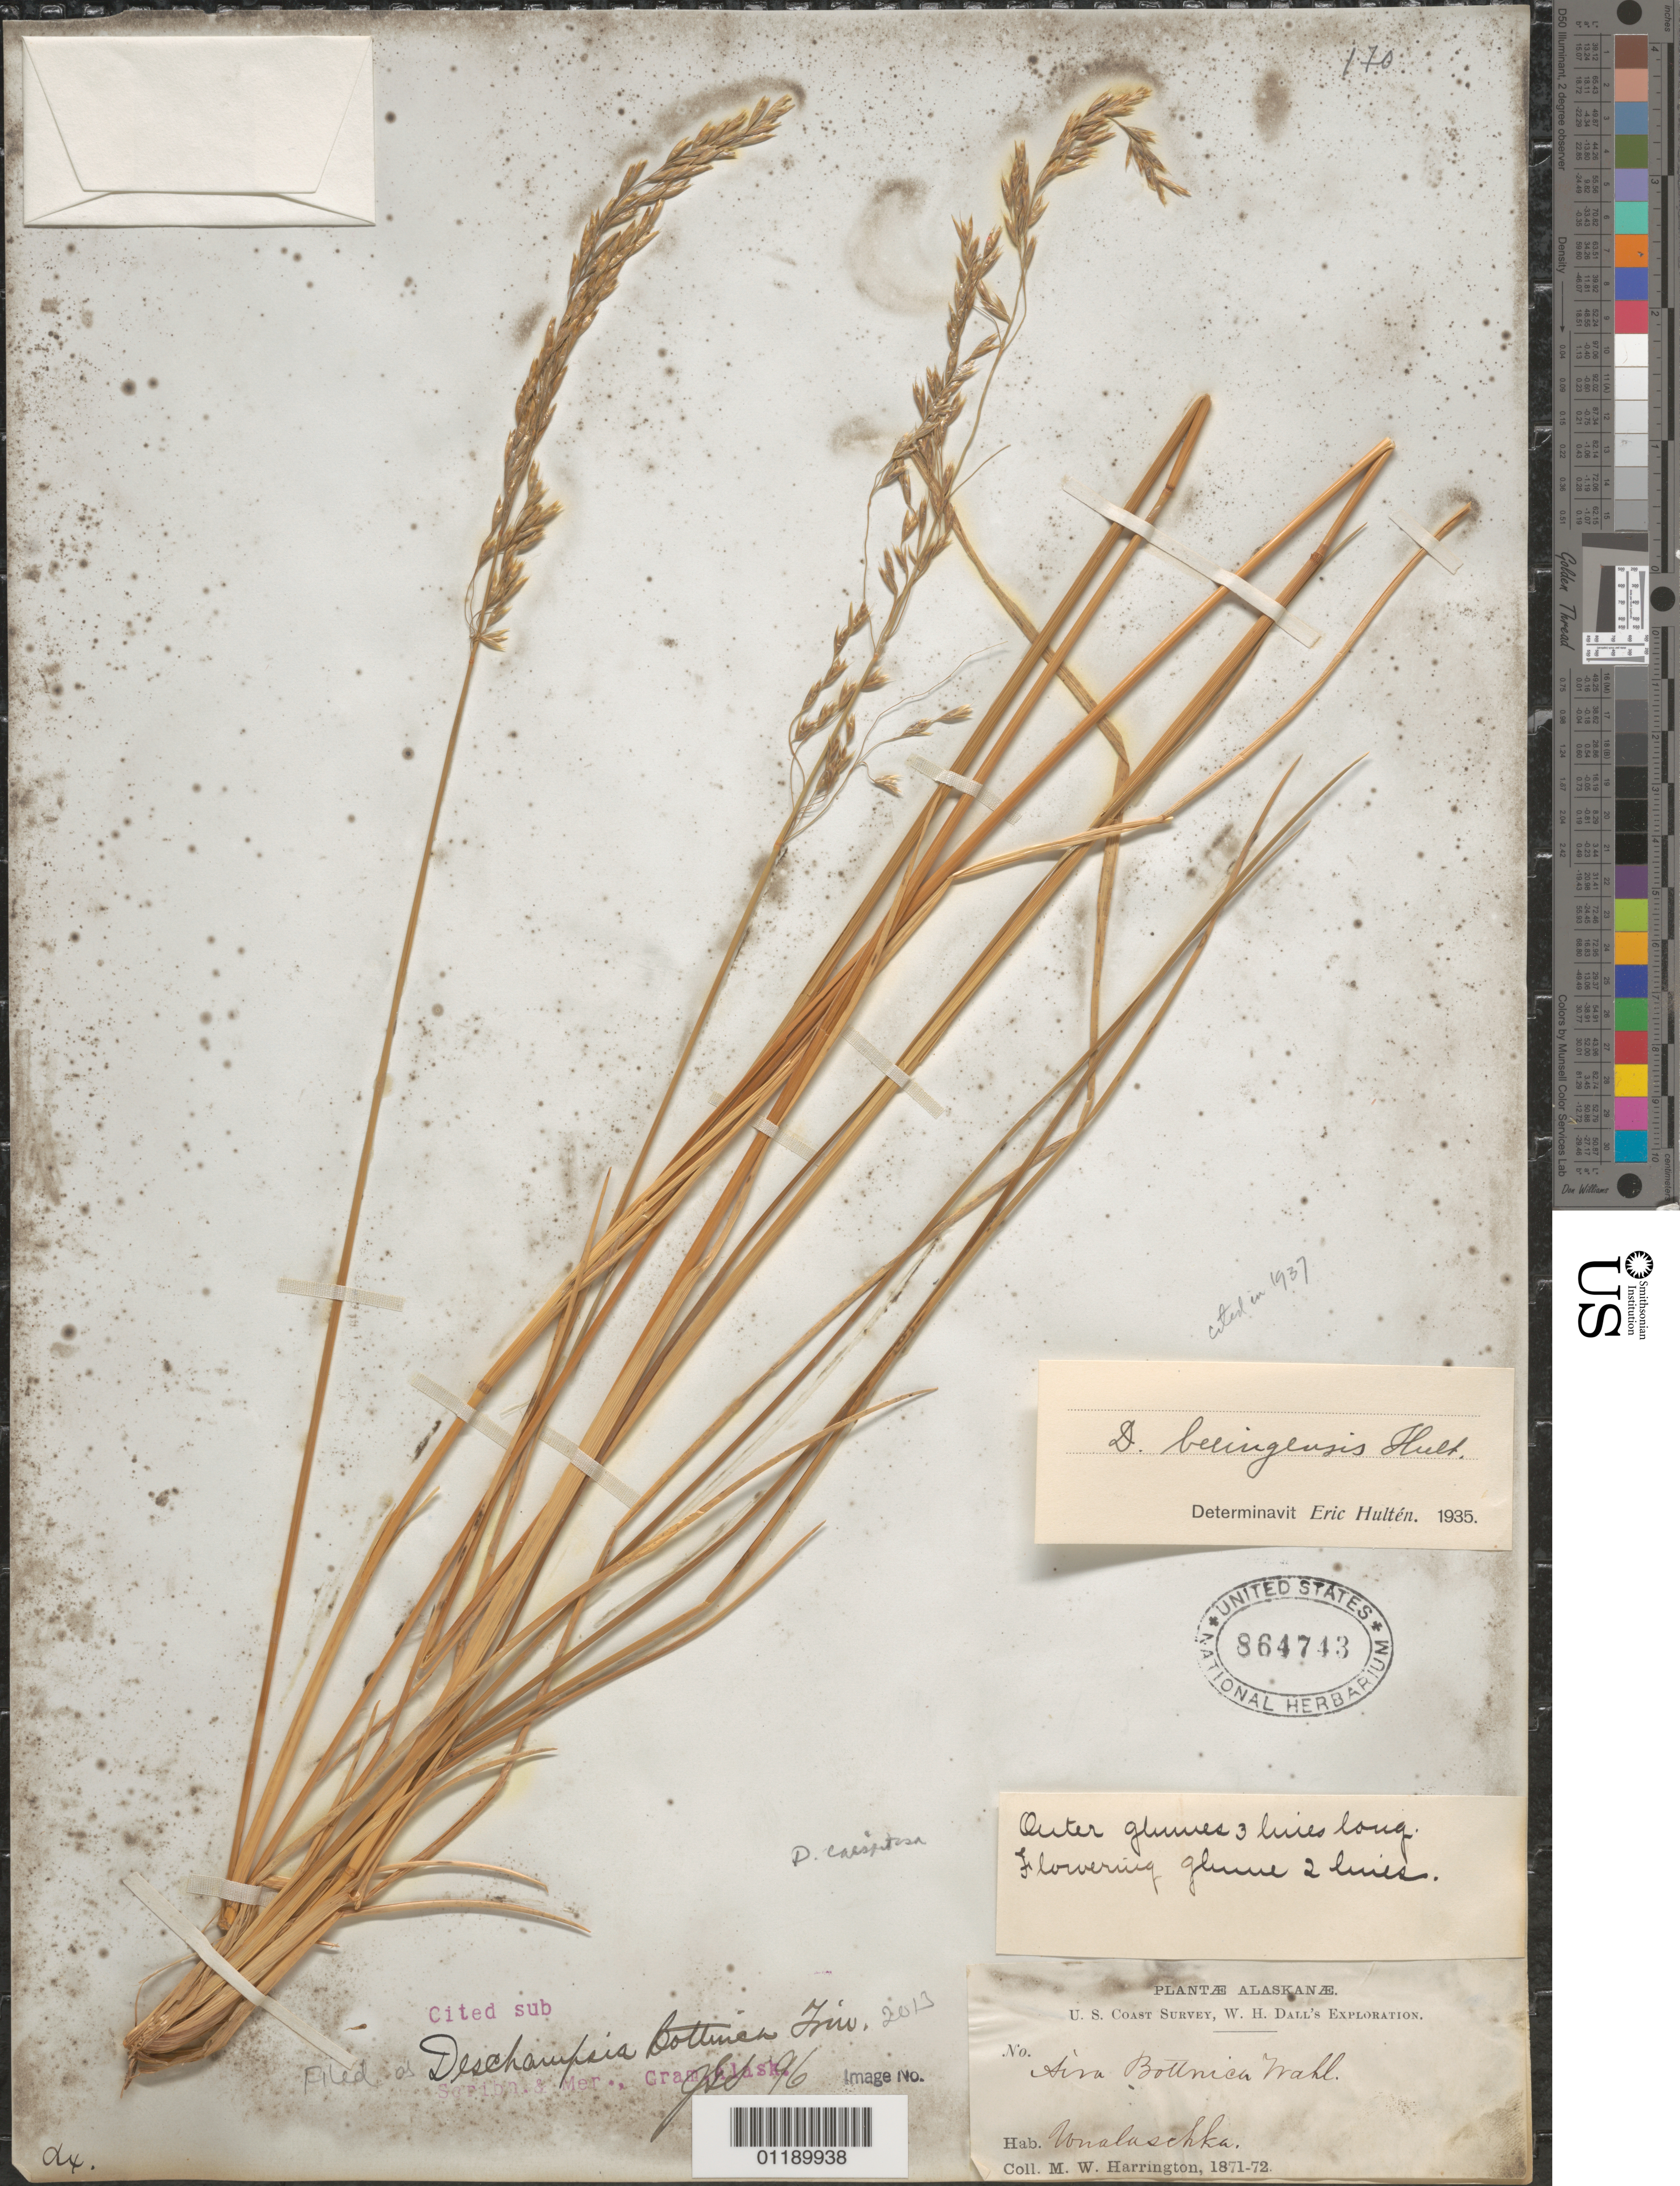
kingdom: Plantae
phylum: Tracheophyta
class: Liliopsida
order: Poales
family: Poaceae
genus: Deschampsia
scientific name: Deschampsia bottnica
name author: (Wahlenb.) Trin.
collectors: M. W. Harrington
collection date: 1871/1872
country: United States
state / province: Alaska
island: Shumagin Is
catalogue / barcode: US 864743